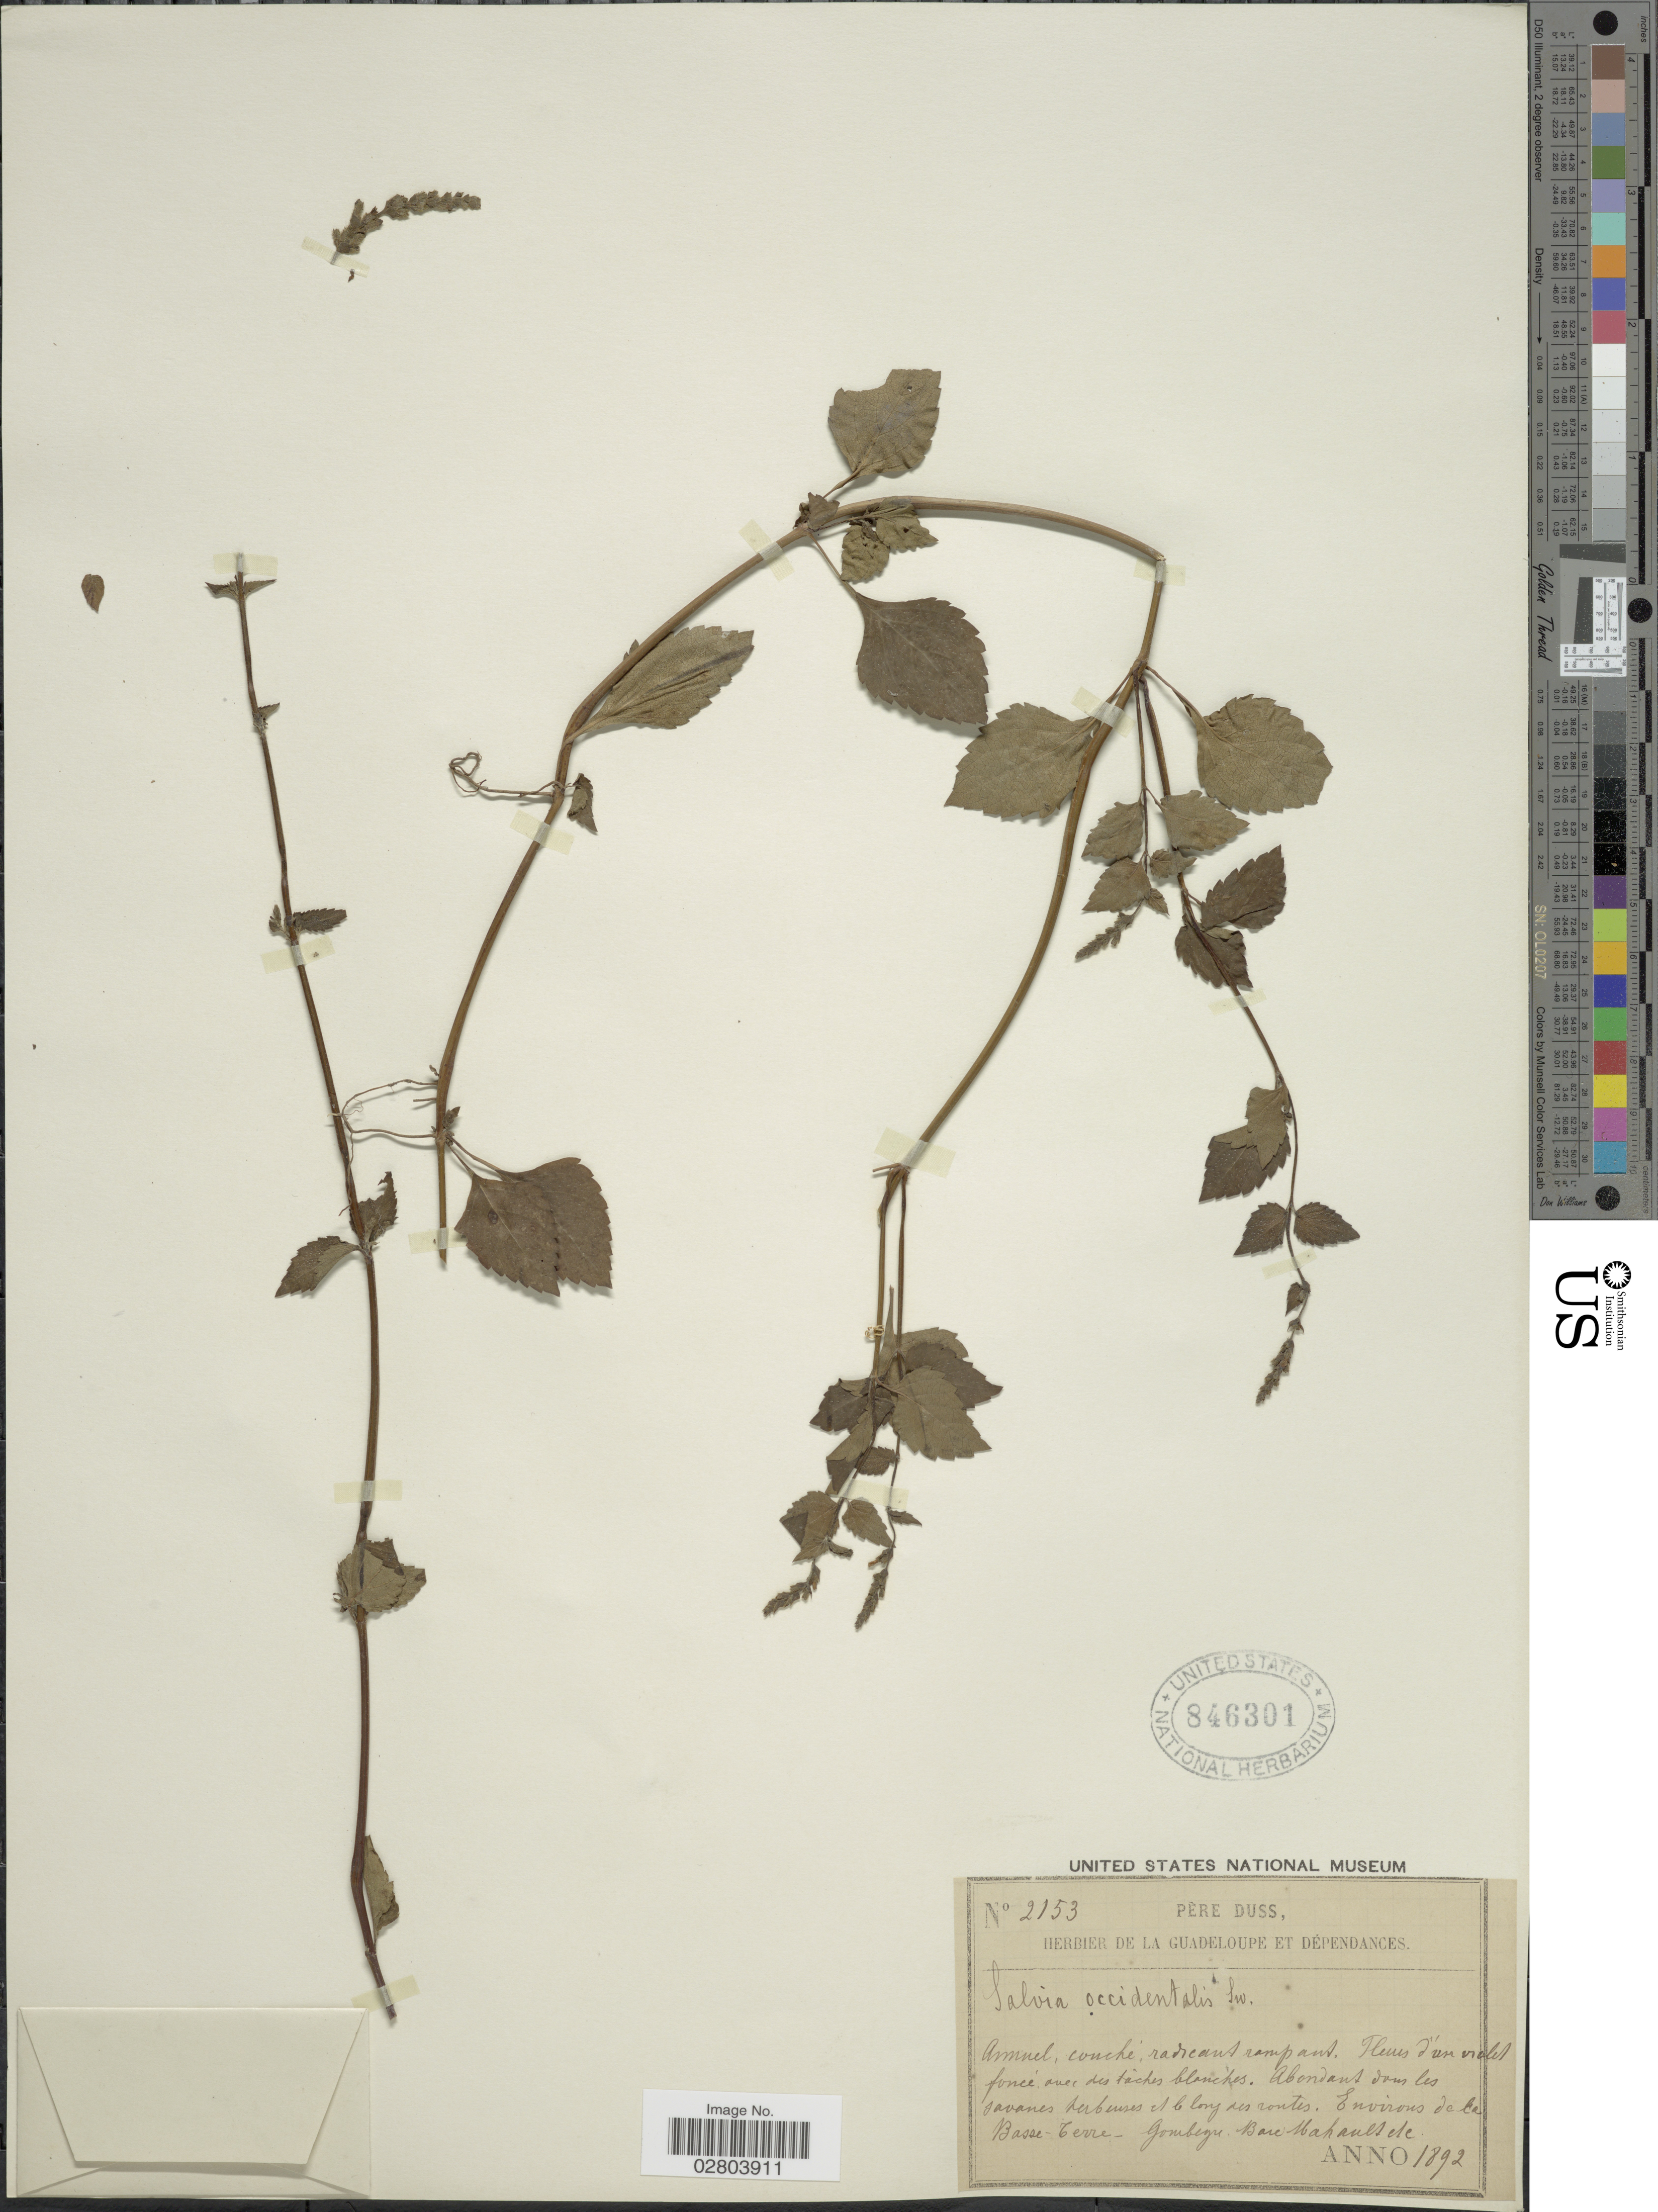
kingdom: Plantae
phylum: Tracheophyta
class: Magnoliopsida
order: Lamiales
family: Lamiaceae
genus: Salvia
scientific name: Salvia occidentalis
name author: Sw.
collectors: Père Duss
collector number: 2153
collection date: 1892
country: Guadeloupe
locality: Environs de la Basse-Terre. Gombeyre. Barc Mahanltete.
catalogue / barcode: US 846301